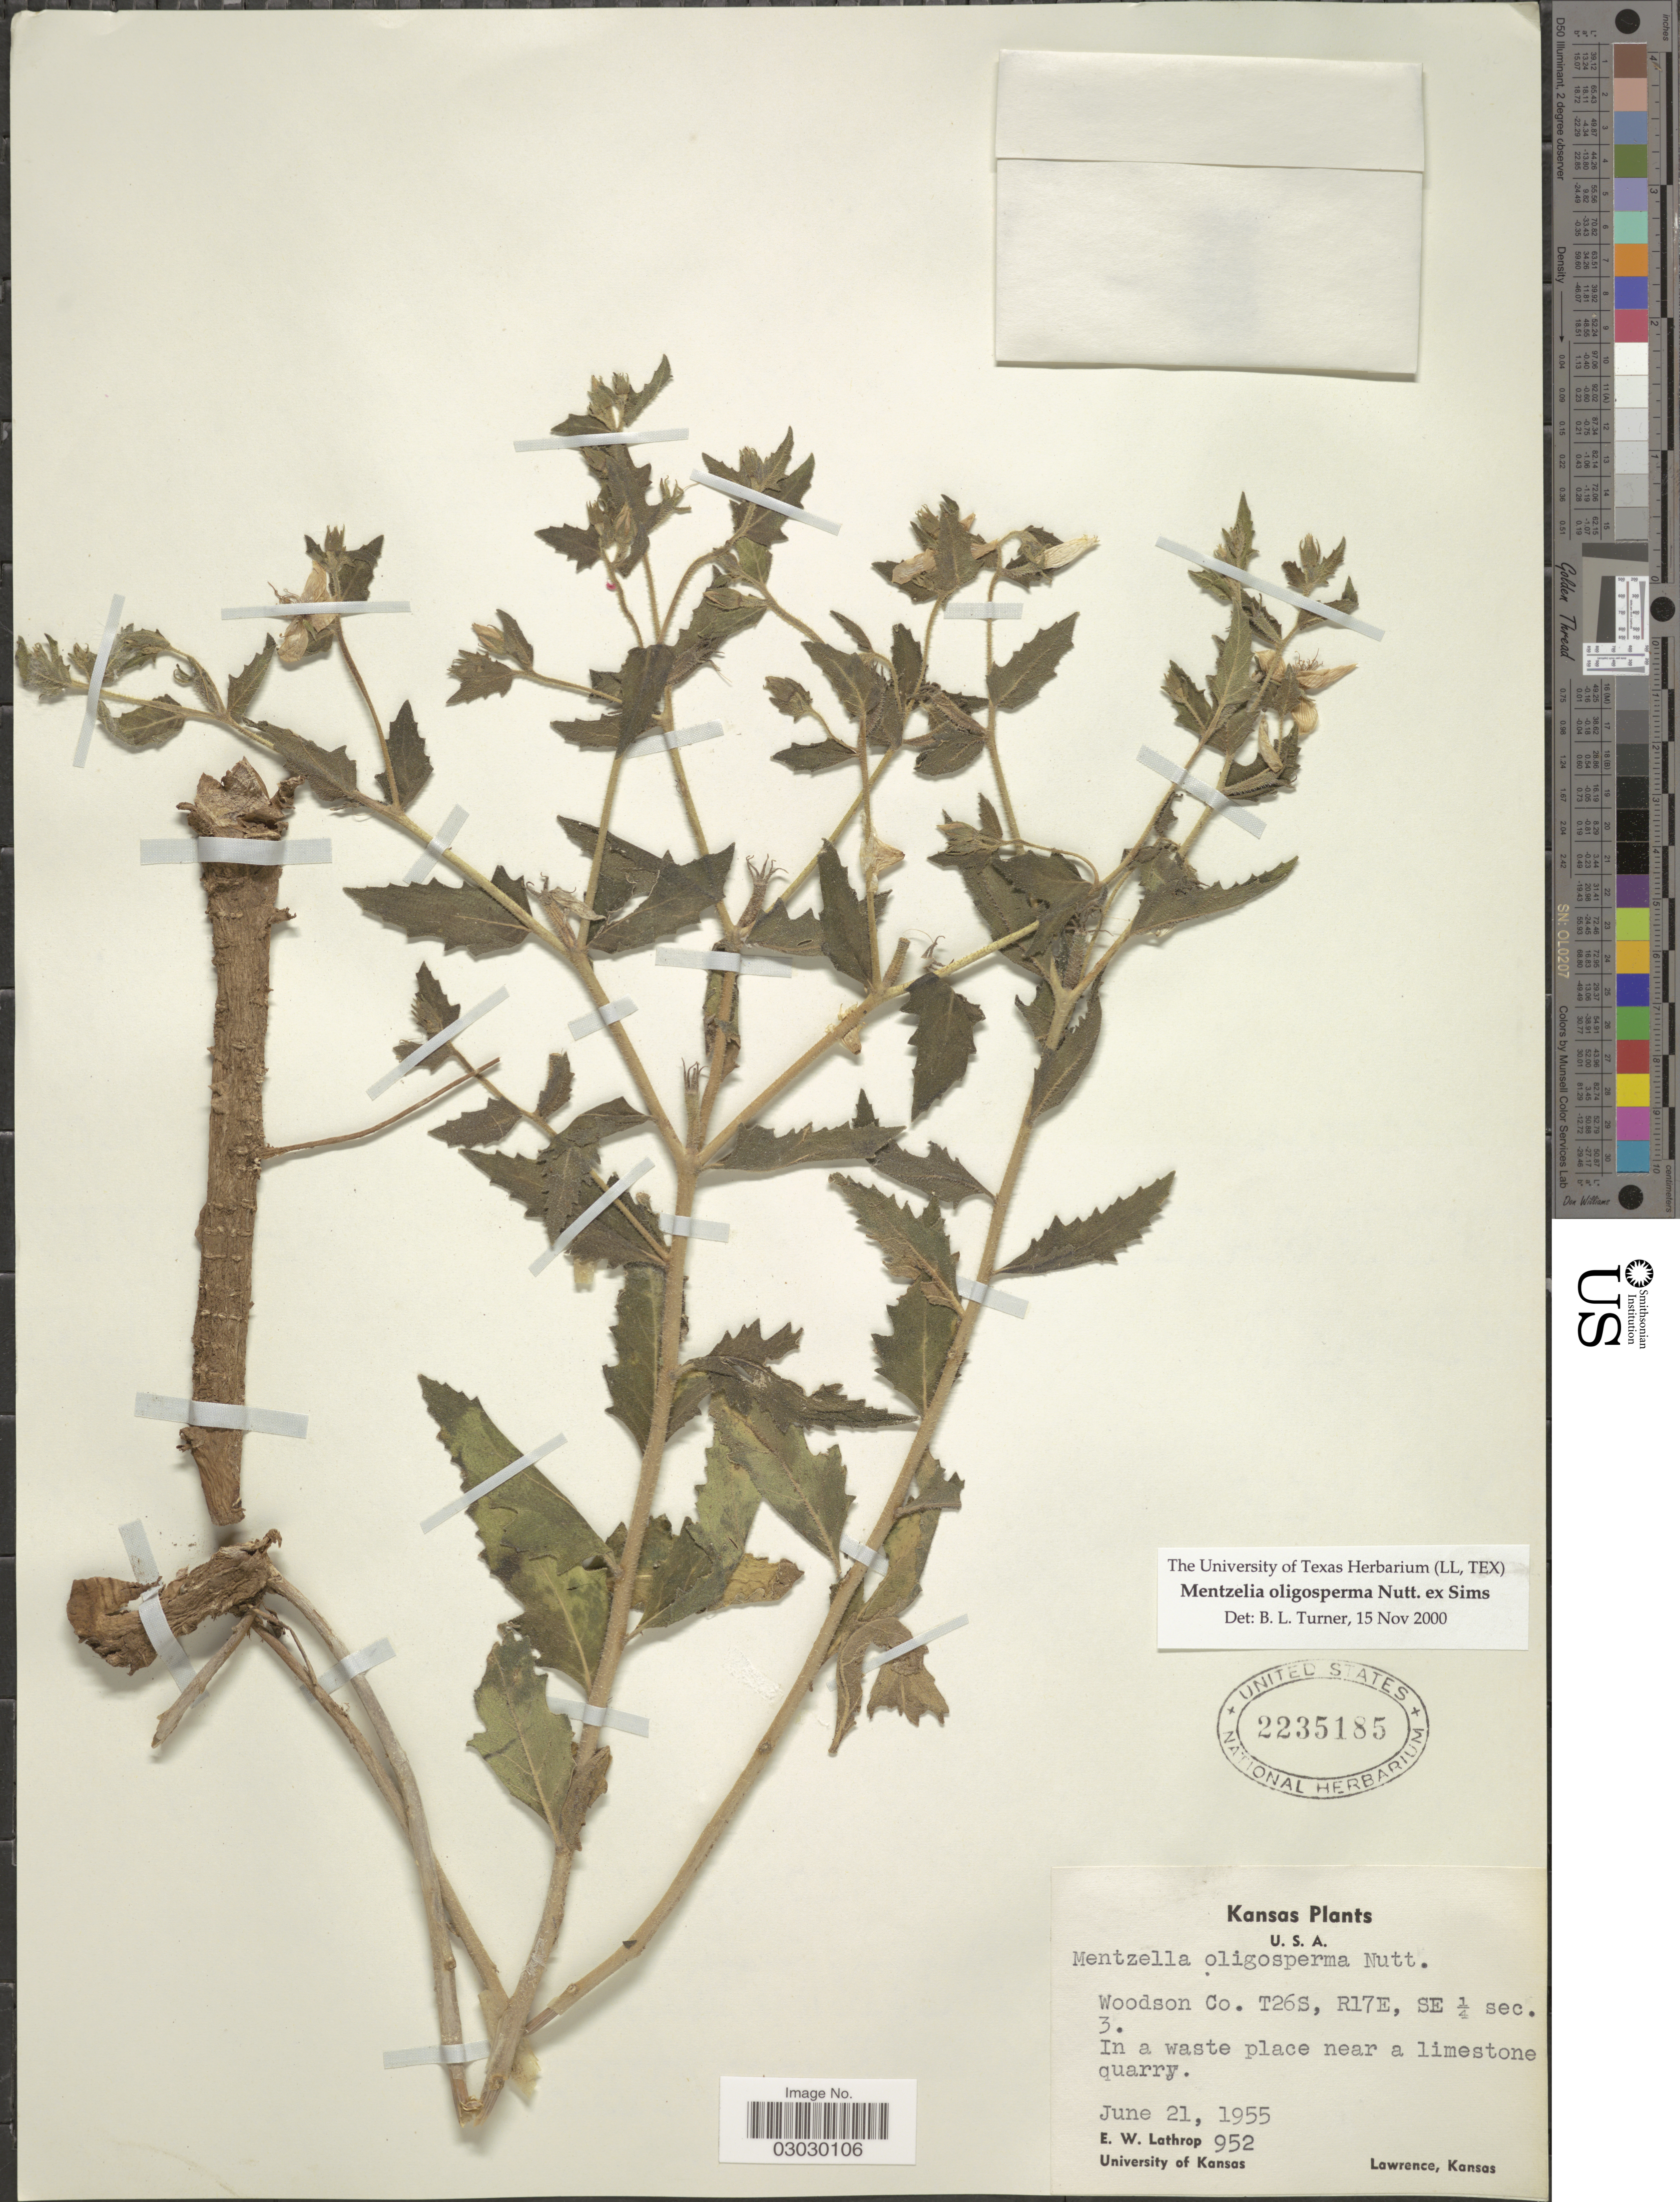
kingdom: Plantae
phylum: Tracheophyta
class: Magnoliopsida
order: Cornales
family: Loasaceae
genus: Mentzelia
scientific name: Mentzelia oligosperma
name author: Nutt. ex Sims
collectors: E. W. Lathrop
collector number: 952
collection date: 1955-06-21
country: United States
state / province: Kansas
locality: Woodson Co. T26S, R17E, SE ¼ sec. 3.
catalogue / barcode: US 2235185